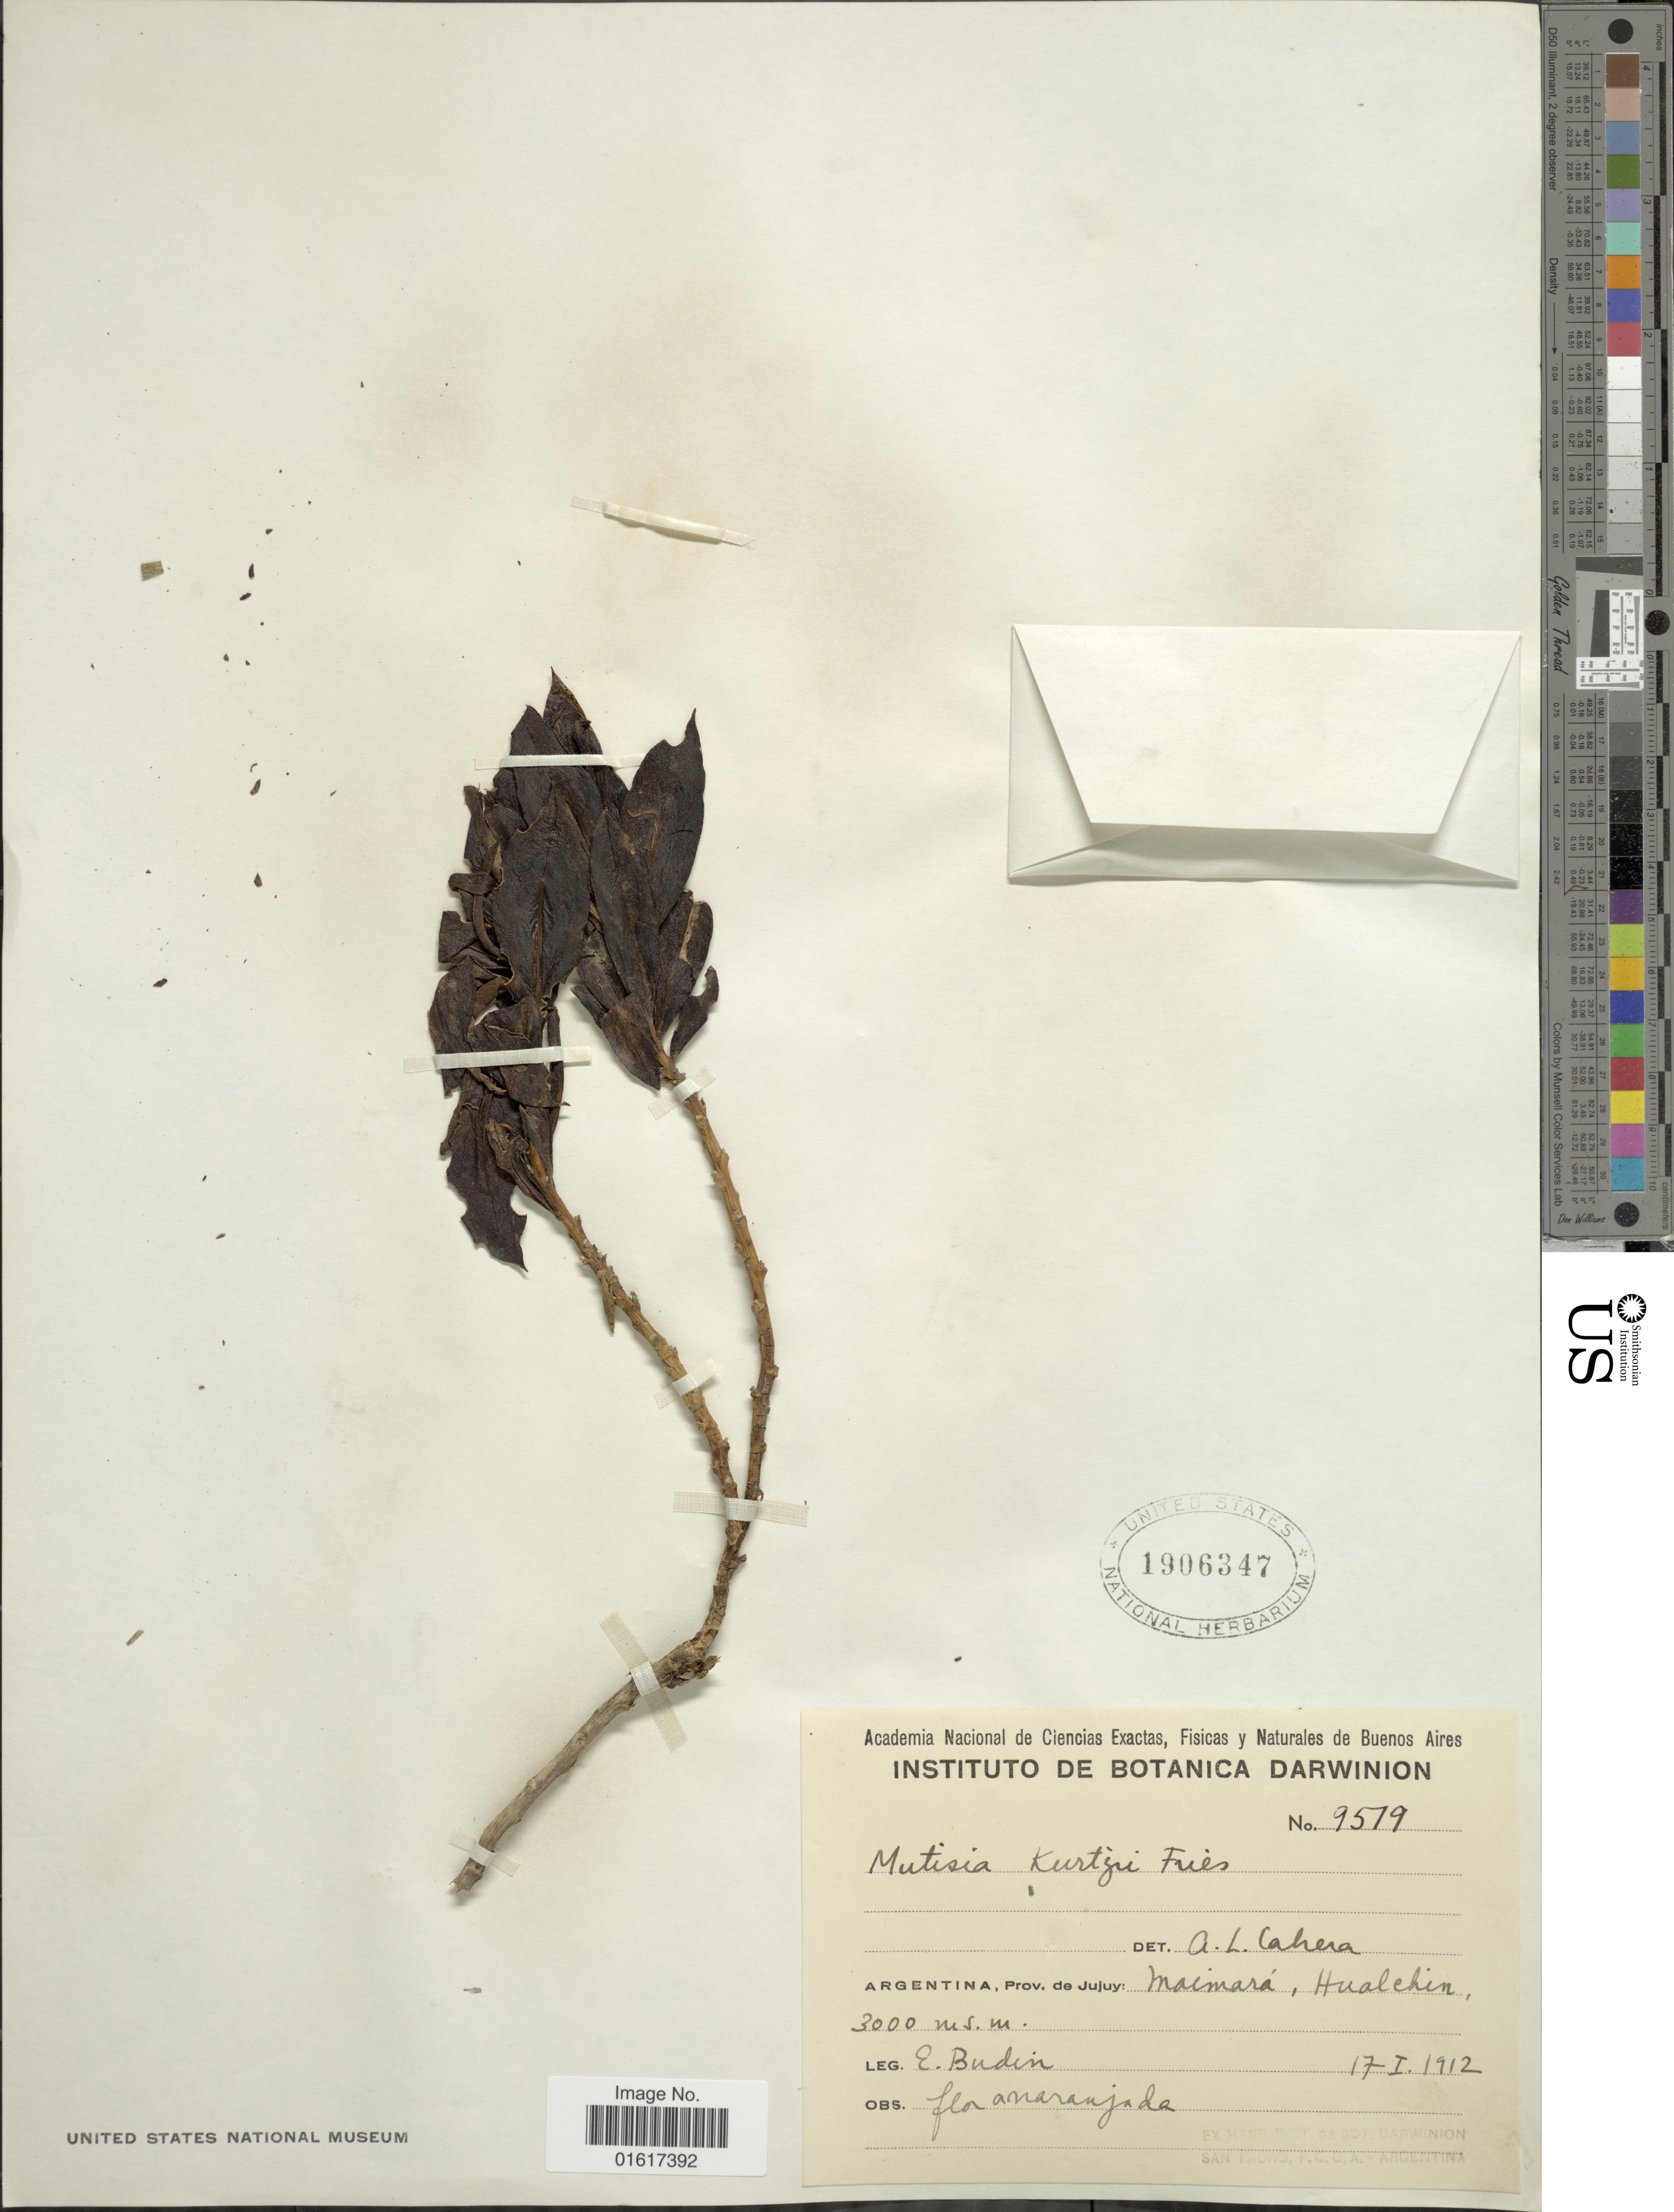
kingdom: Plantae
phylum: Tracheophyta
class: Magnoliopsida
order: Asterales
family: Asteraceae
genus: Mutisia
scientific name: Mutisia kurtzii var. kurtzii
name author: R.E. Fr.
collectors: E. Budin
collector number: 9519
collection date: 1912-01-17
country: Argentina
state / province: Jujuy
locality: Maimará, Hualchin.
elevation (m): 3000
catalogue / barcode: US 1906347